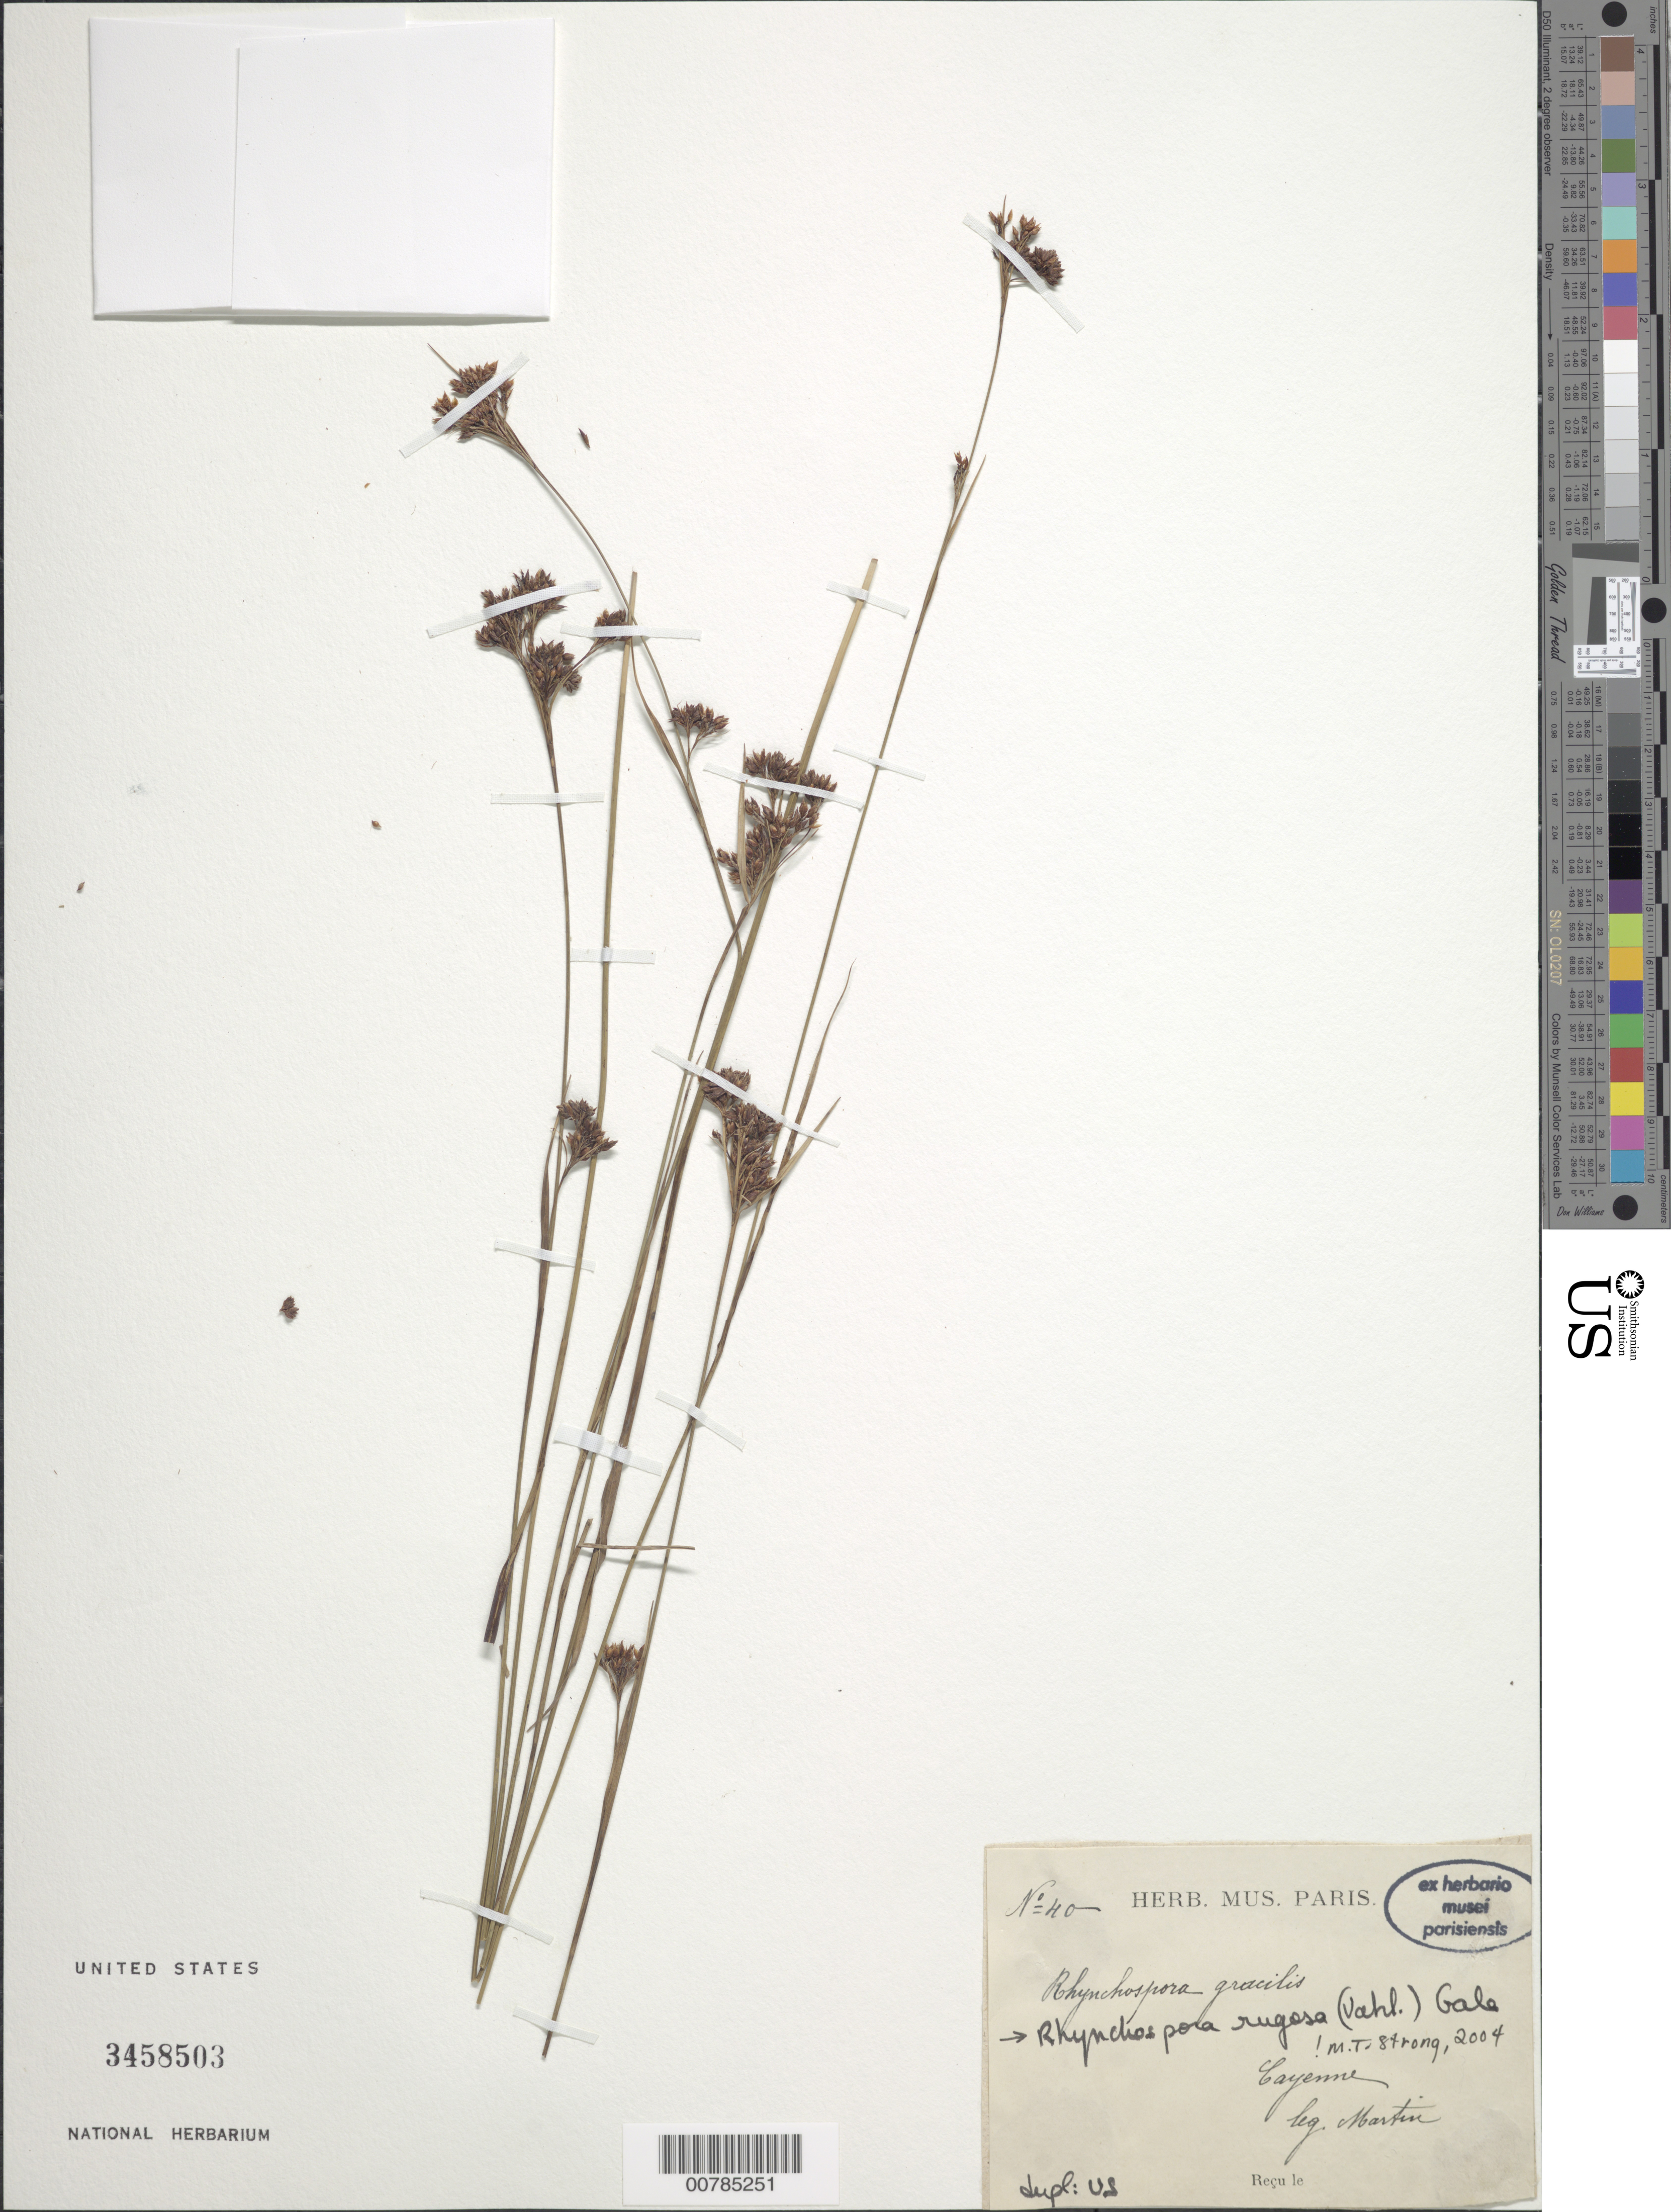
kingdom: Plantae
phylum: Tracheophyta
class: Liliopsida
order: Poales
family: Cyperaceae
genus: Rhynchospora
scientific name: Rhynchospora rugosa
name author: (Vahl) Gale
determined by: Strong, M. T., (US), Smithsonian Institution - National Museum of Natural History (UNITED STATES)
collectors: Martin, --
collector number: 40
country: French Guiana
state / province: Cayenne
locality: Cayenne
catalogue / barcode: US 3458503